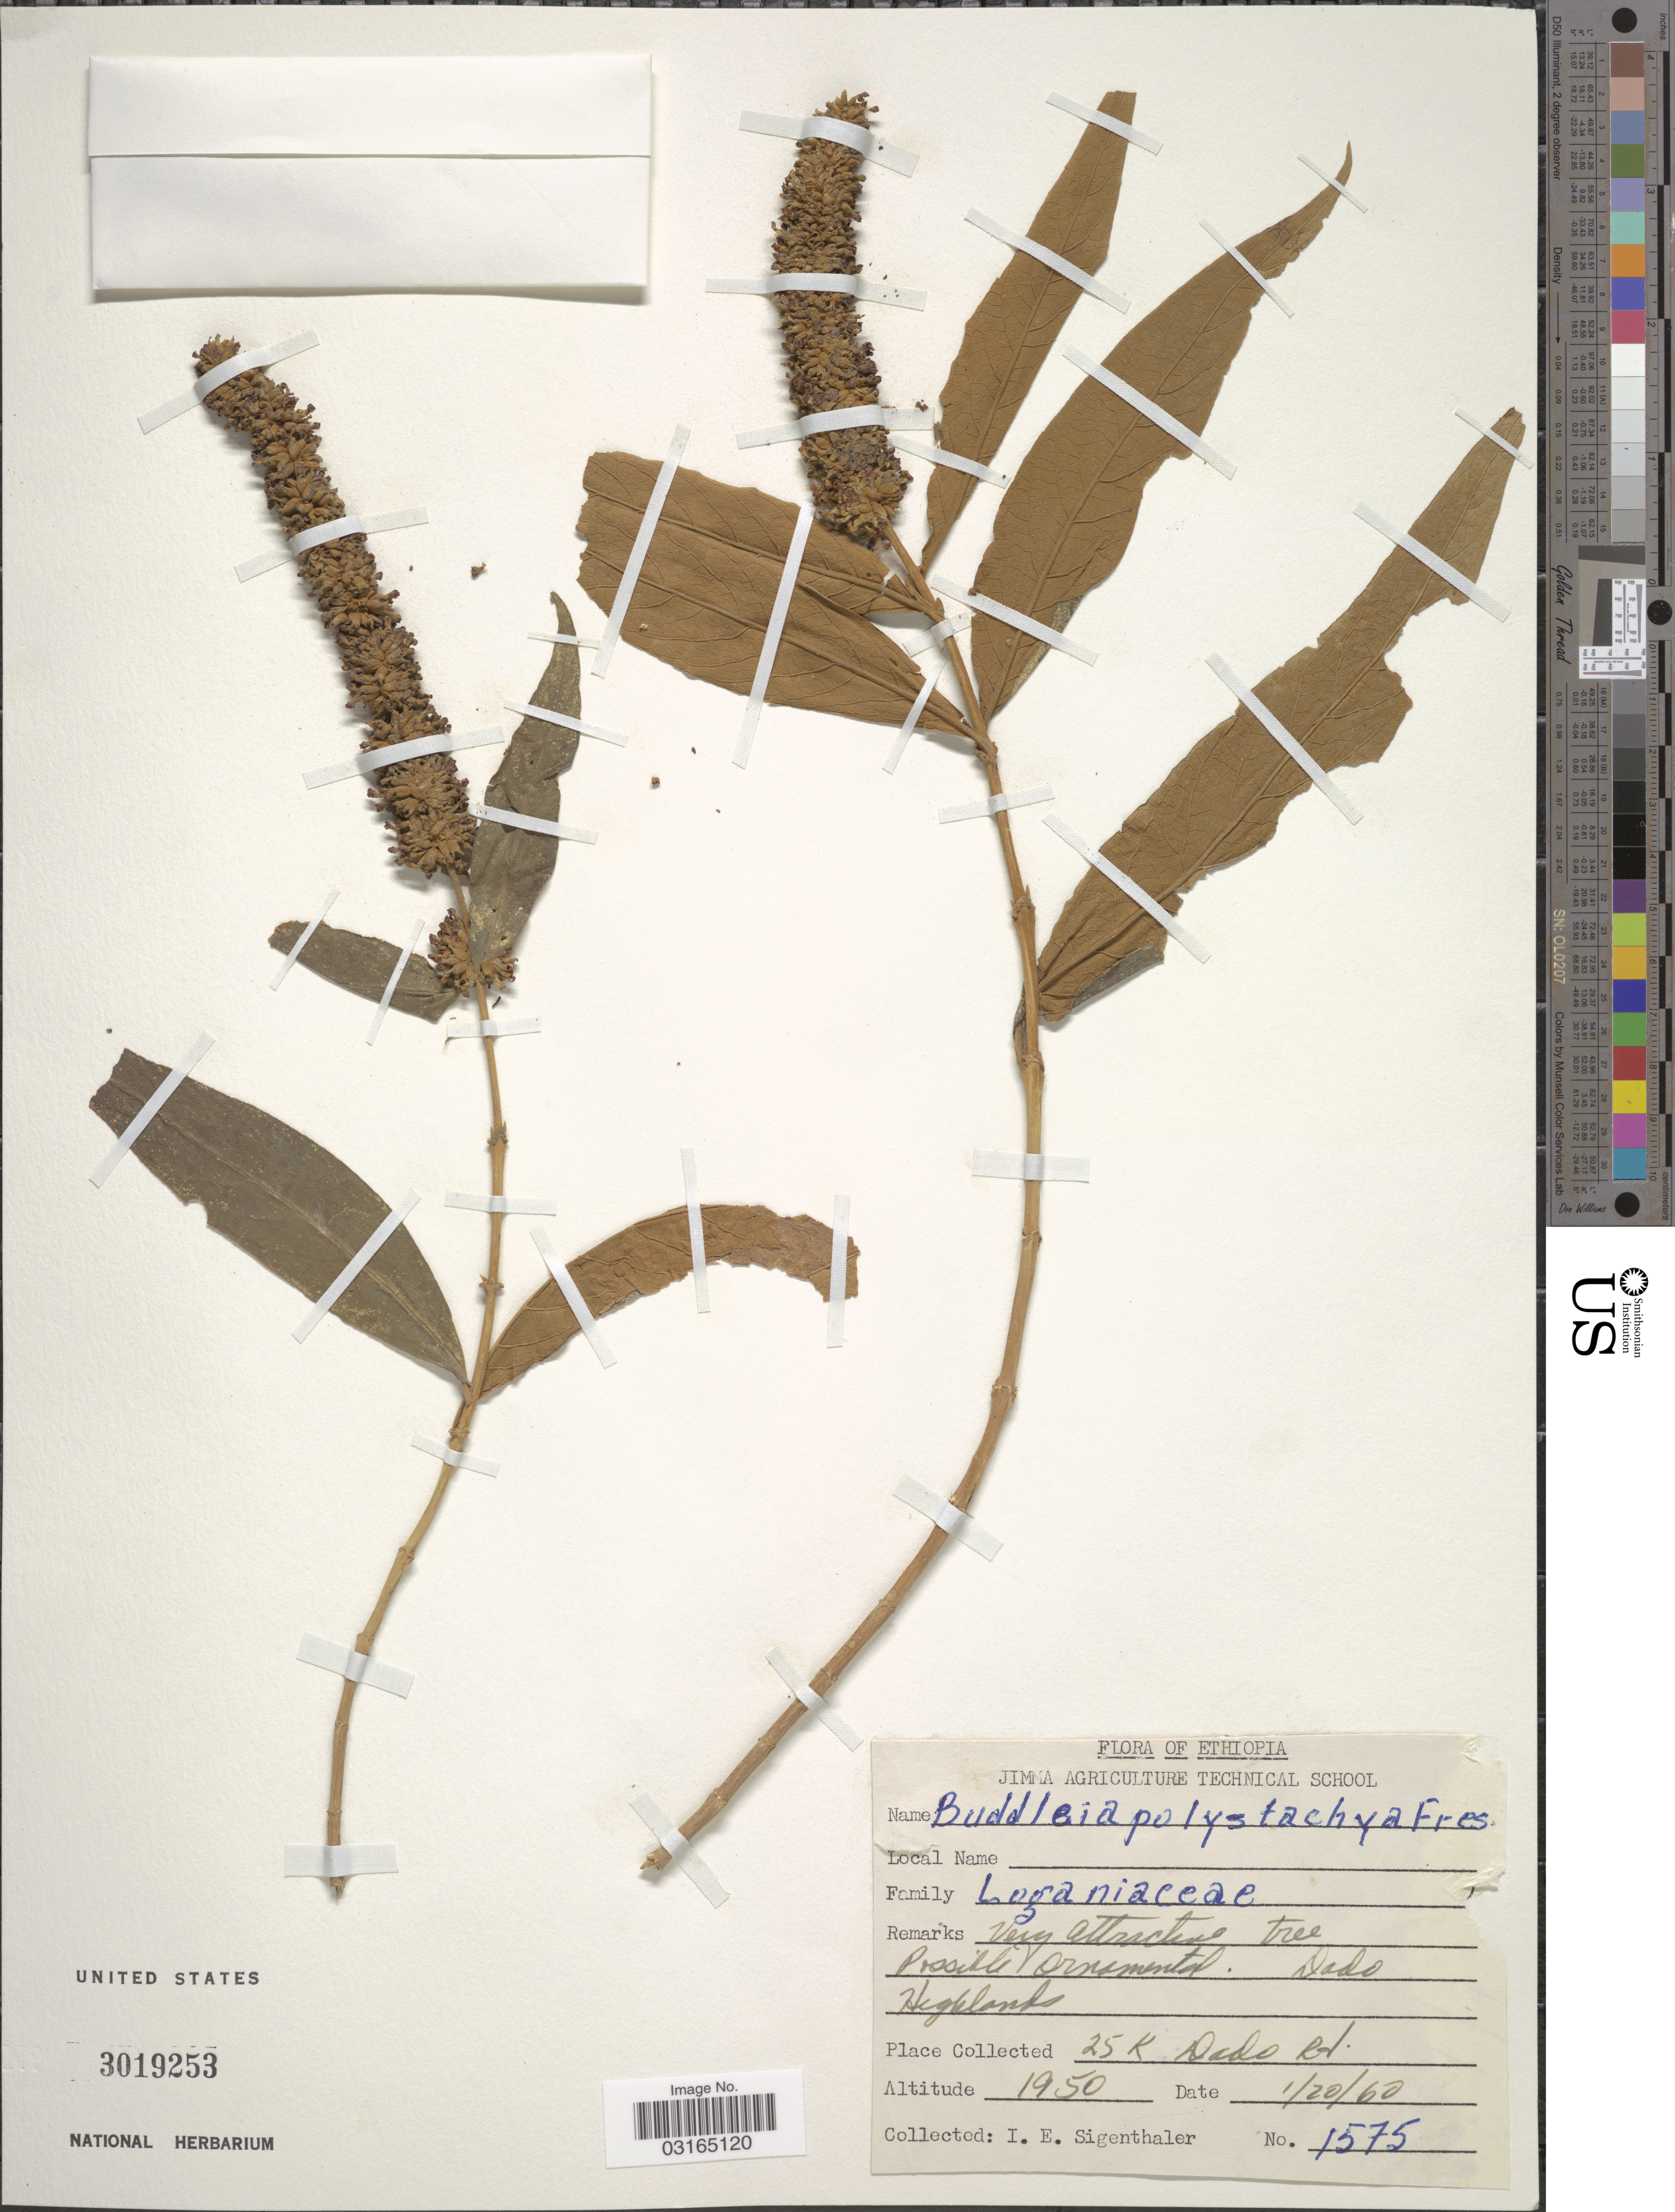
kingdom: Plantae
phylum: Tracheophyta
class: Magnoliopsida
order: Lamiales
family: Scrophulariaceae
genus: Buddleja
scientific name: Buddleja polystachya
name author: Fresen.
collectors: I. Sigenthaler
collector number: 1575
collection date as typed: Transcribed d/m/y: 20/1/60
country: Ethiopia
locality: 25 K Dado Rd. Dado Highlands.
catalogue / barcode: US 3019253